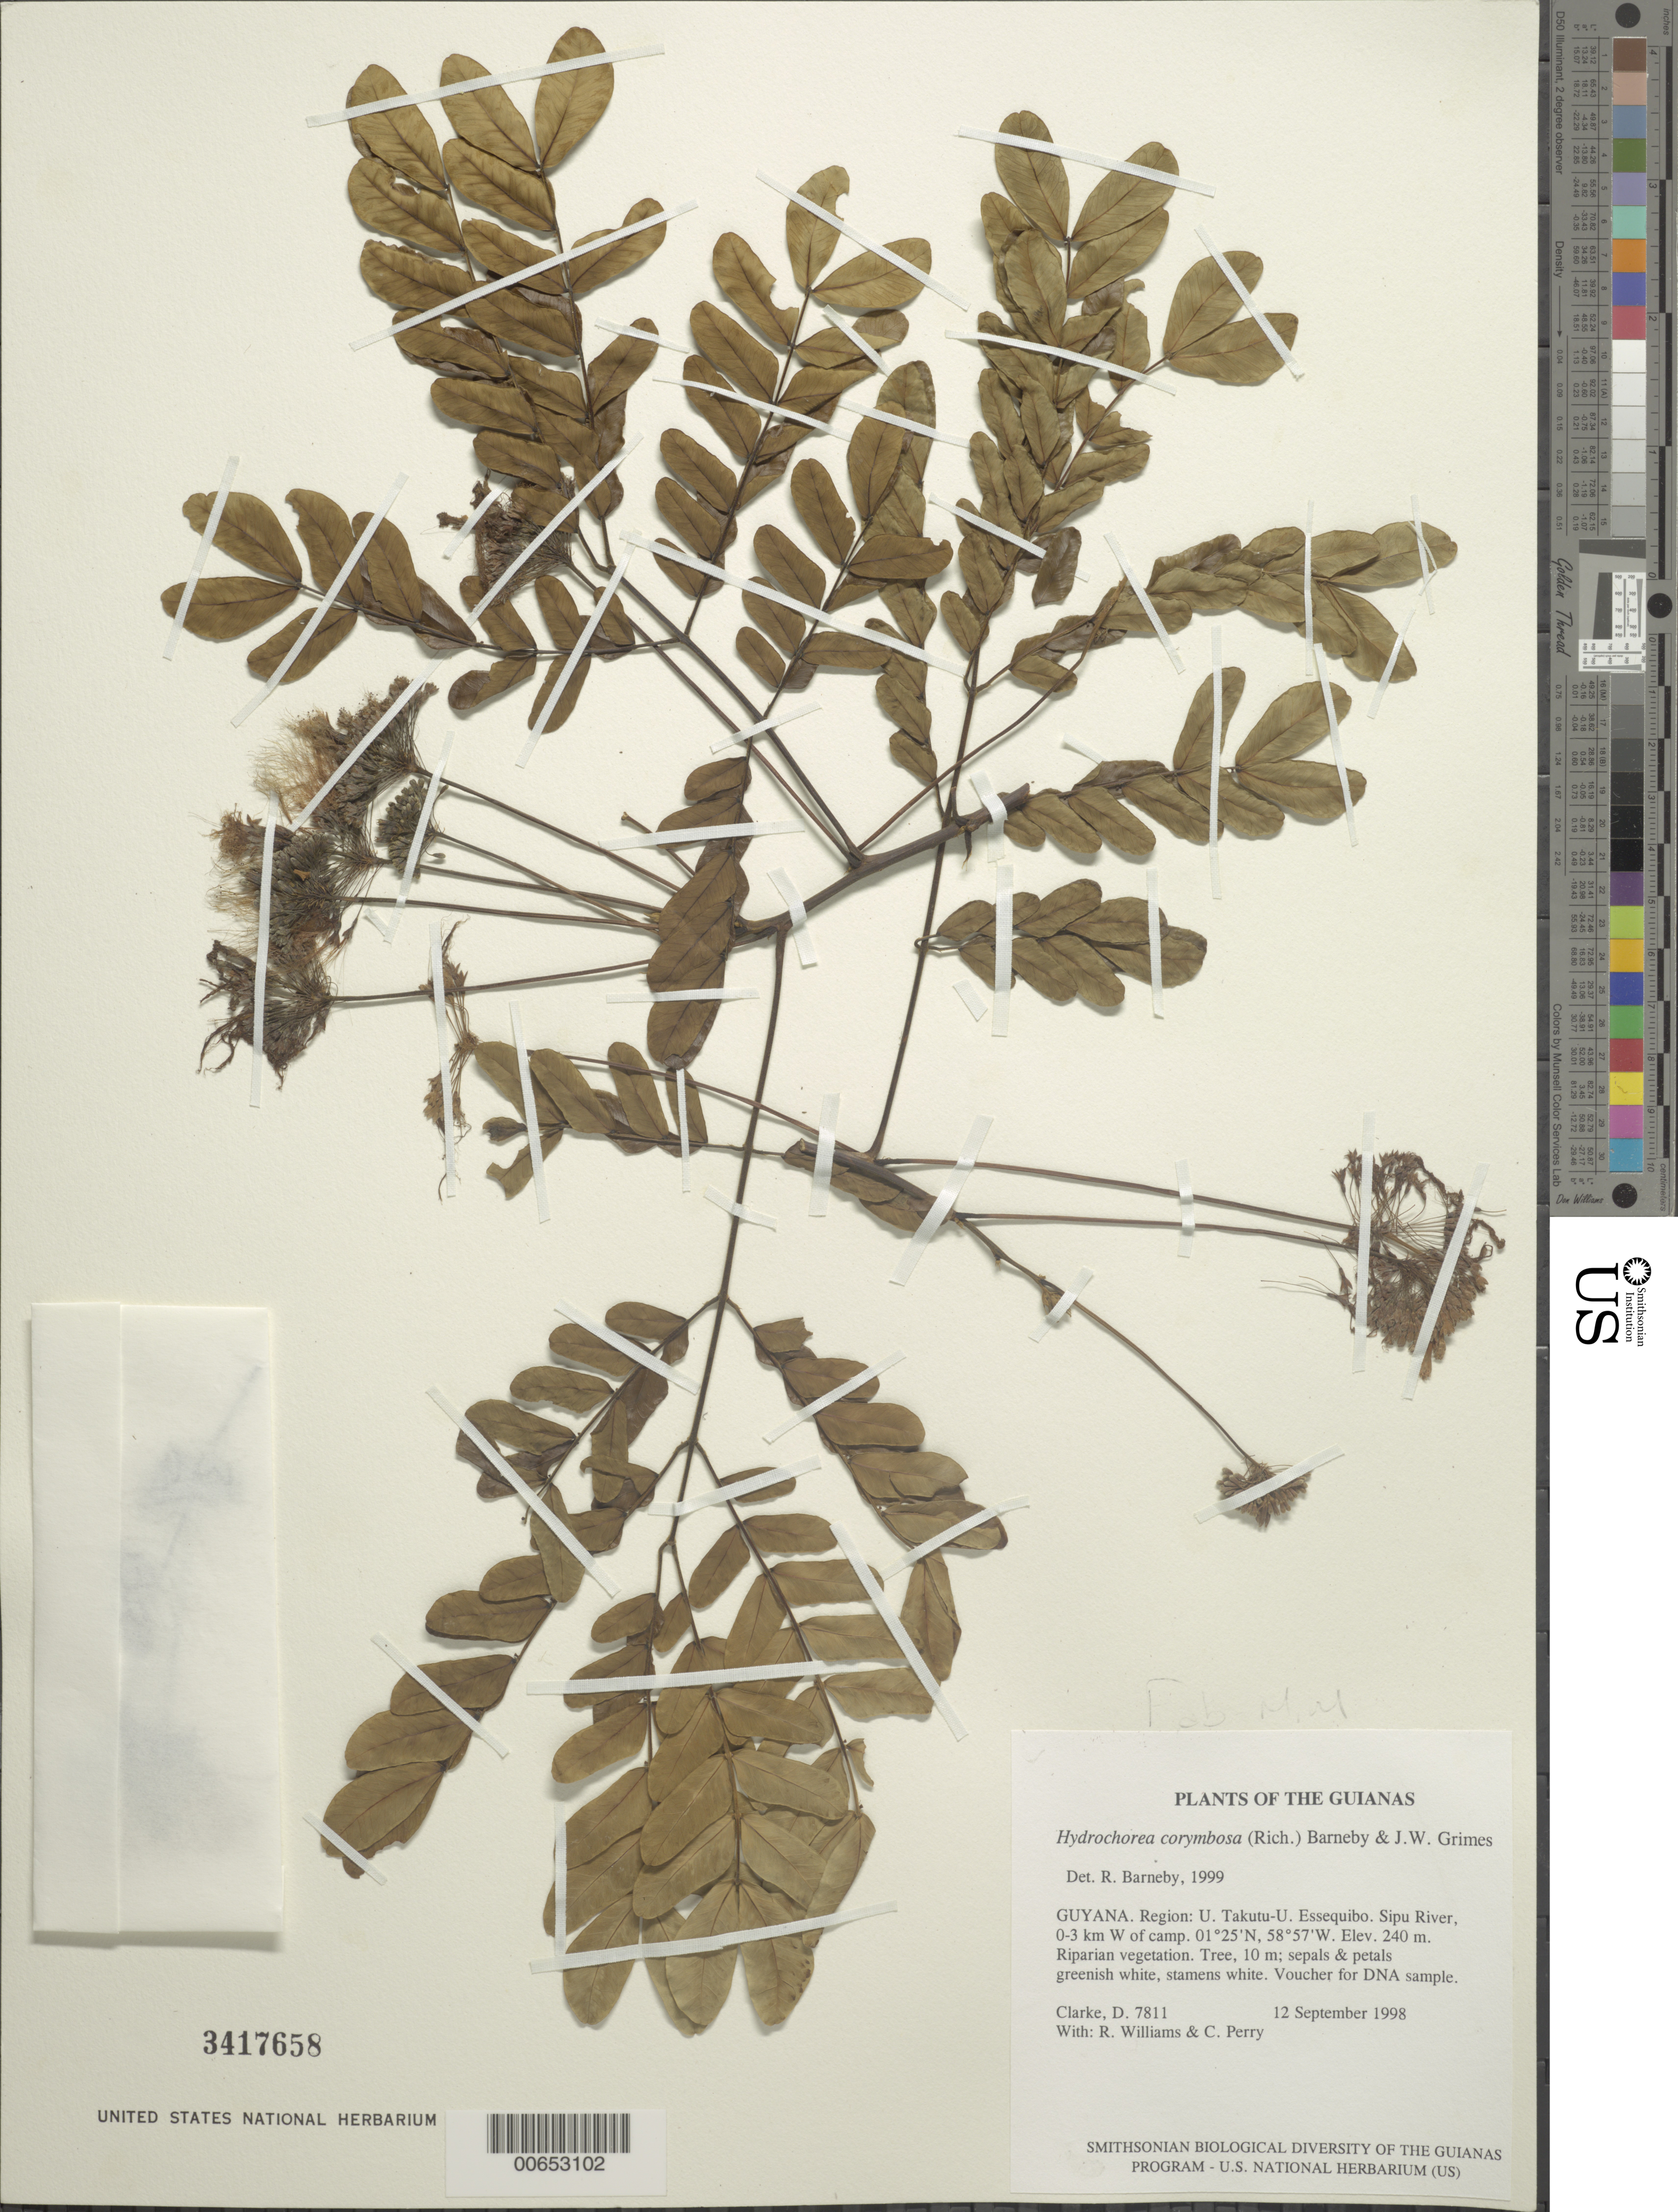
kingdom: Plantae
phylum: Tracheophyta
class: Magnoliopsida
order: Fabales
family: Fabaceae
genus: Hydrochorea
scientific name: Hydrochorea corymbosa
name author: (Rich.) Barneby & J.W. Grimes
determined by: Barneby, Rupert C., (NY)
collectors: H. D. Clarke, R. Williams & C. Perry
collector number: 7811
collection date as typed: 12 September 1998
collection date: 1998-09-12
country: Guyana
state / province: U. Takutu-U. Essequibo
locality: Sipu River, 0-3 km W of camp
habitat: Riparian vegetation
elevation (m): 240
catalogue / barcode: US 3417658